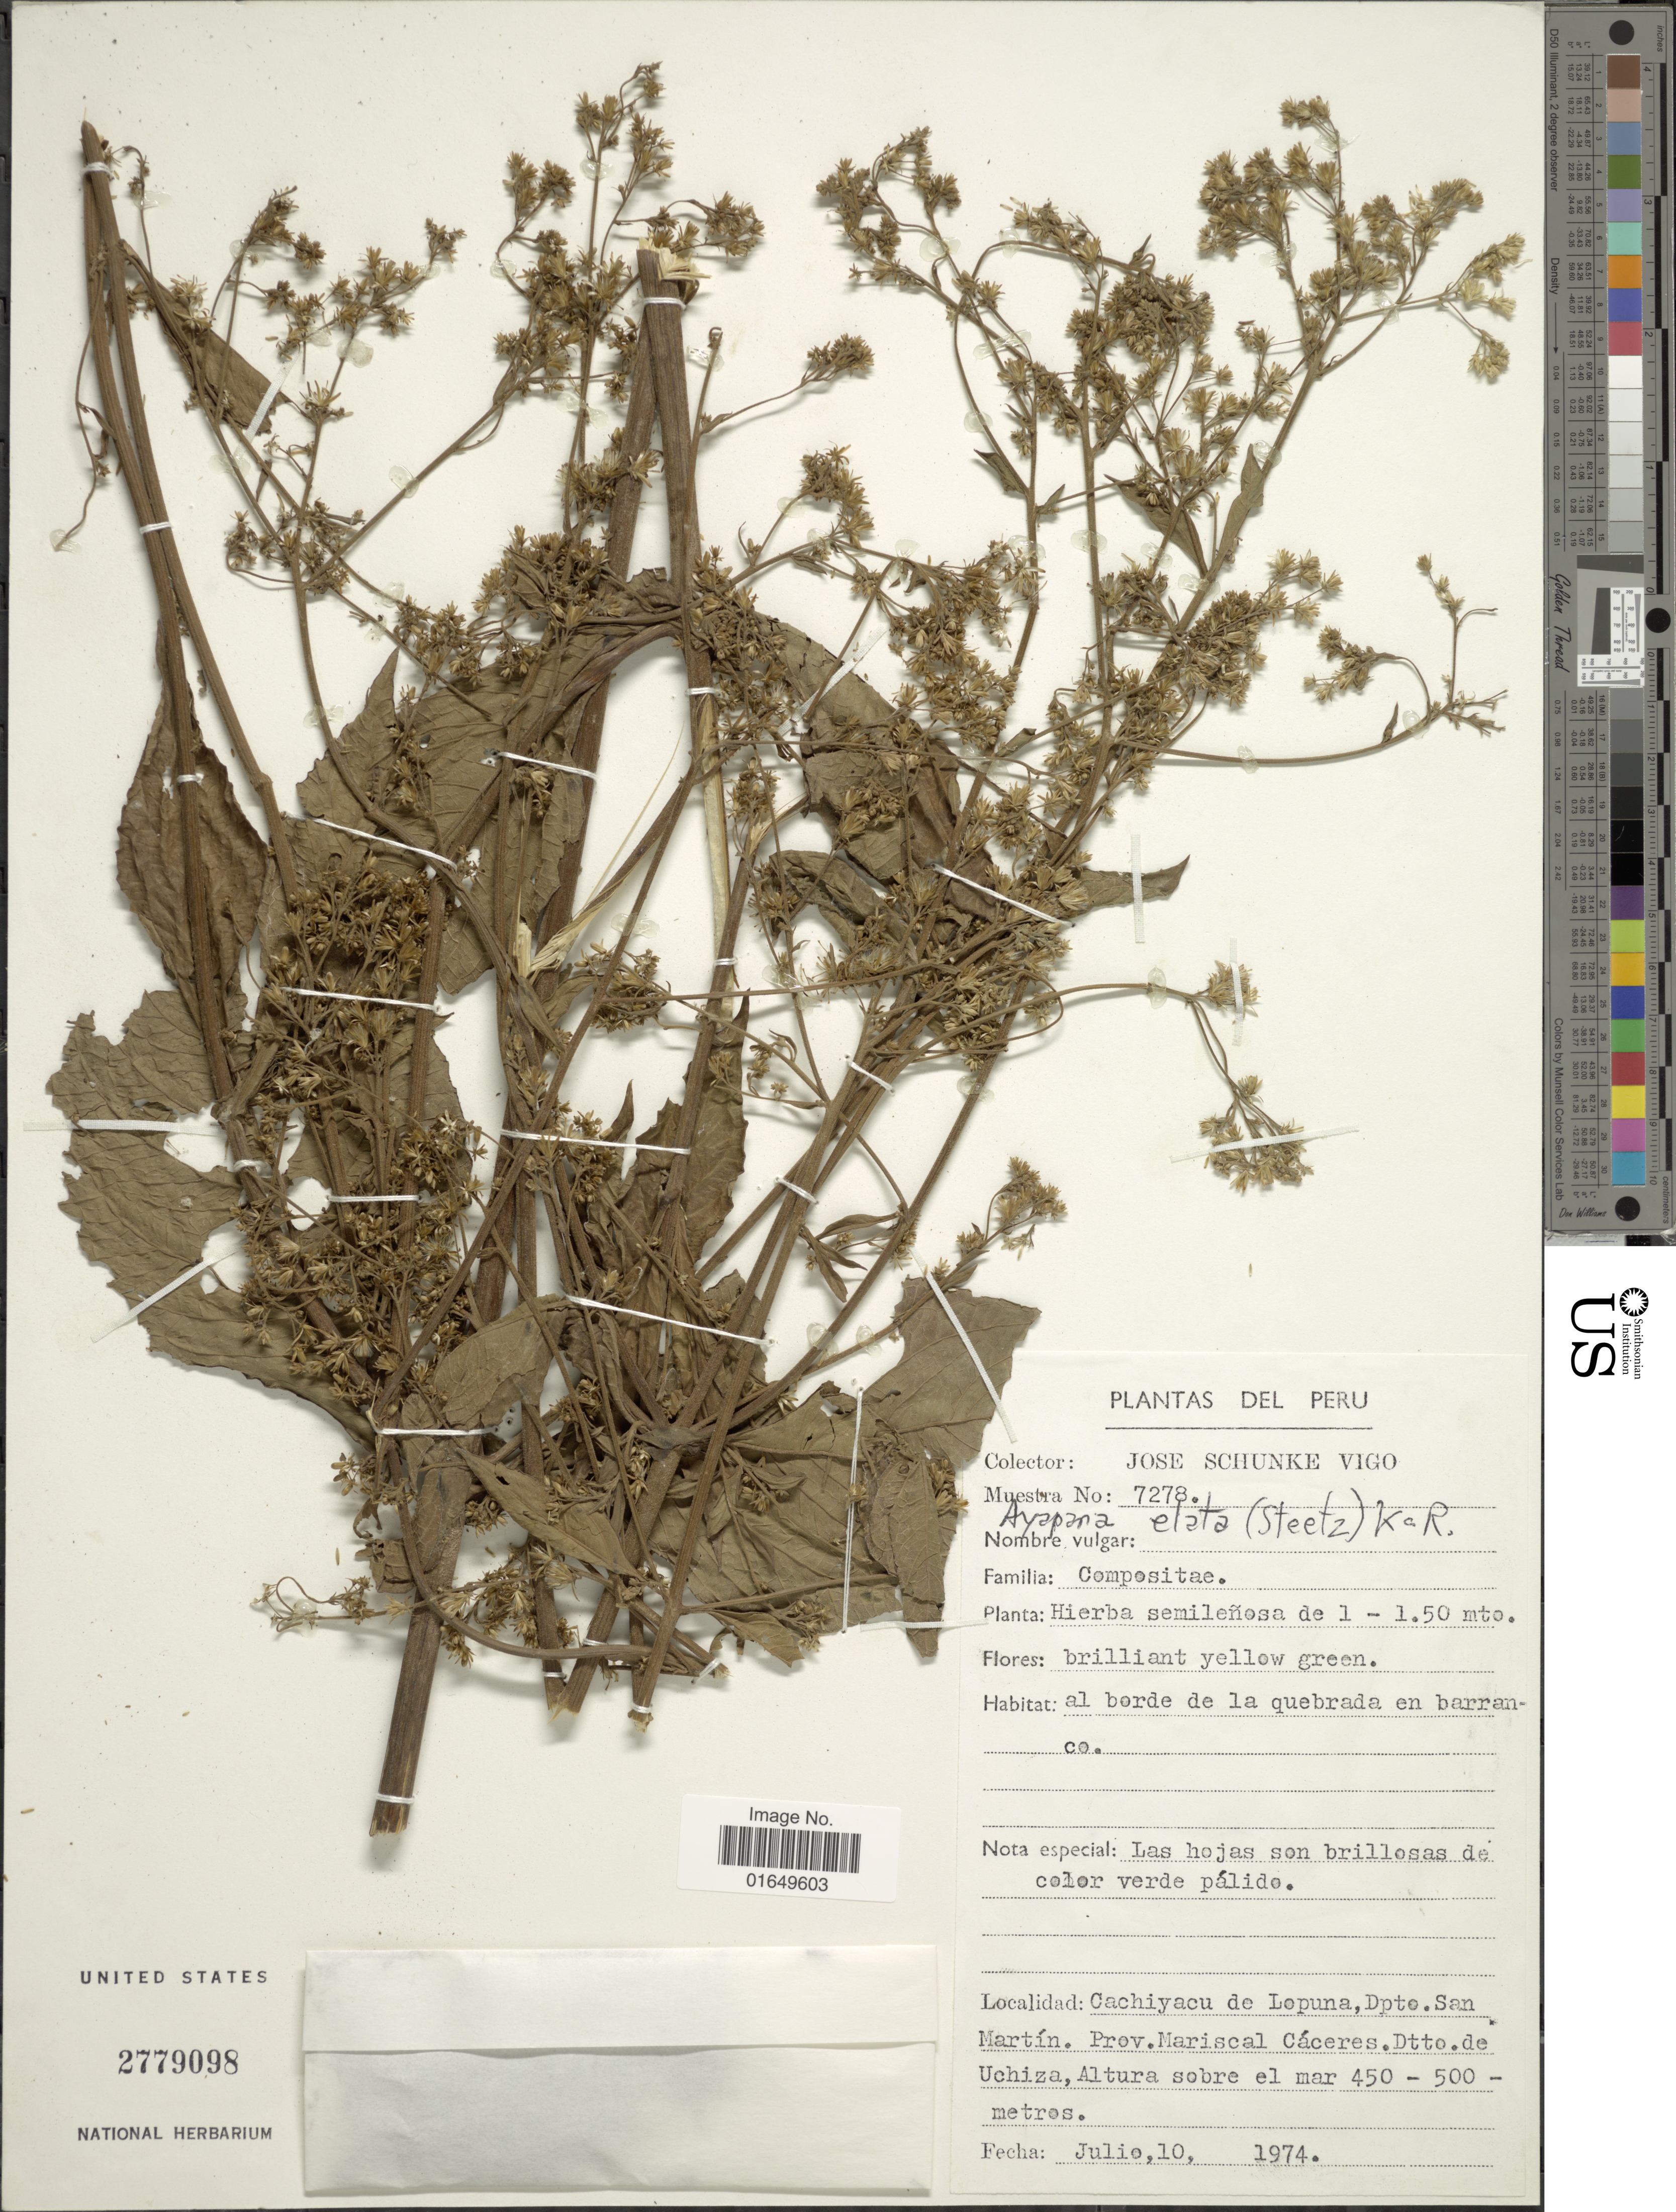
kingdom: Plantae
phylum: Tracheophyta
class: Magnoliopsida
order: Asterales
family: Asteraceae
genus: Ayapana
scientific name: Ayapana elata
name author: (Steetz) R.M. King & H. Rob.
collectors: J. Schunke Vigo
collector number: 7278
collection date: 1974-07-10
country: Peru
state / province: San Martín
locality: Cachiyacu de Lopuna, Prov. Mariscal Cáceres. Dtto. de Uchiza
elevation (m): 450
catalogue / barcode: US 2779098